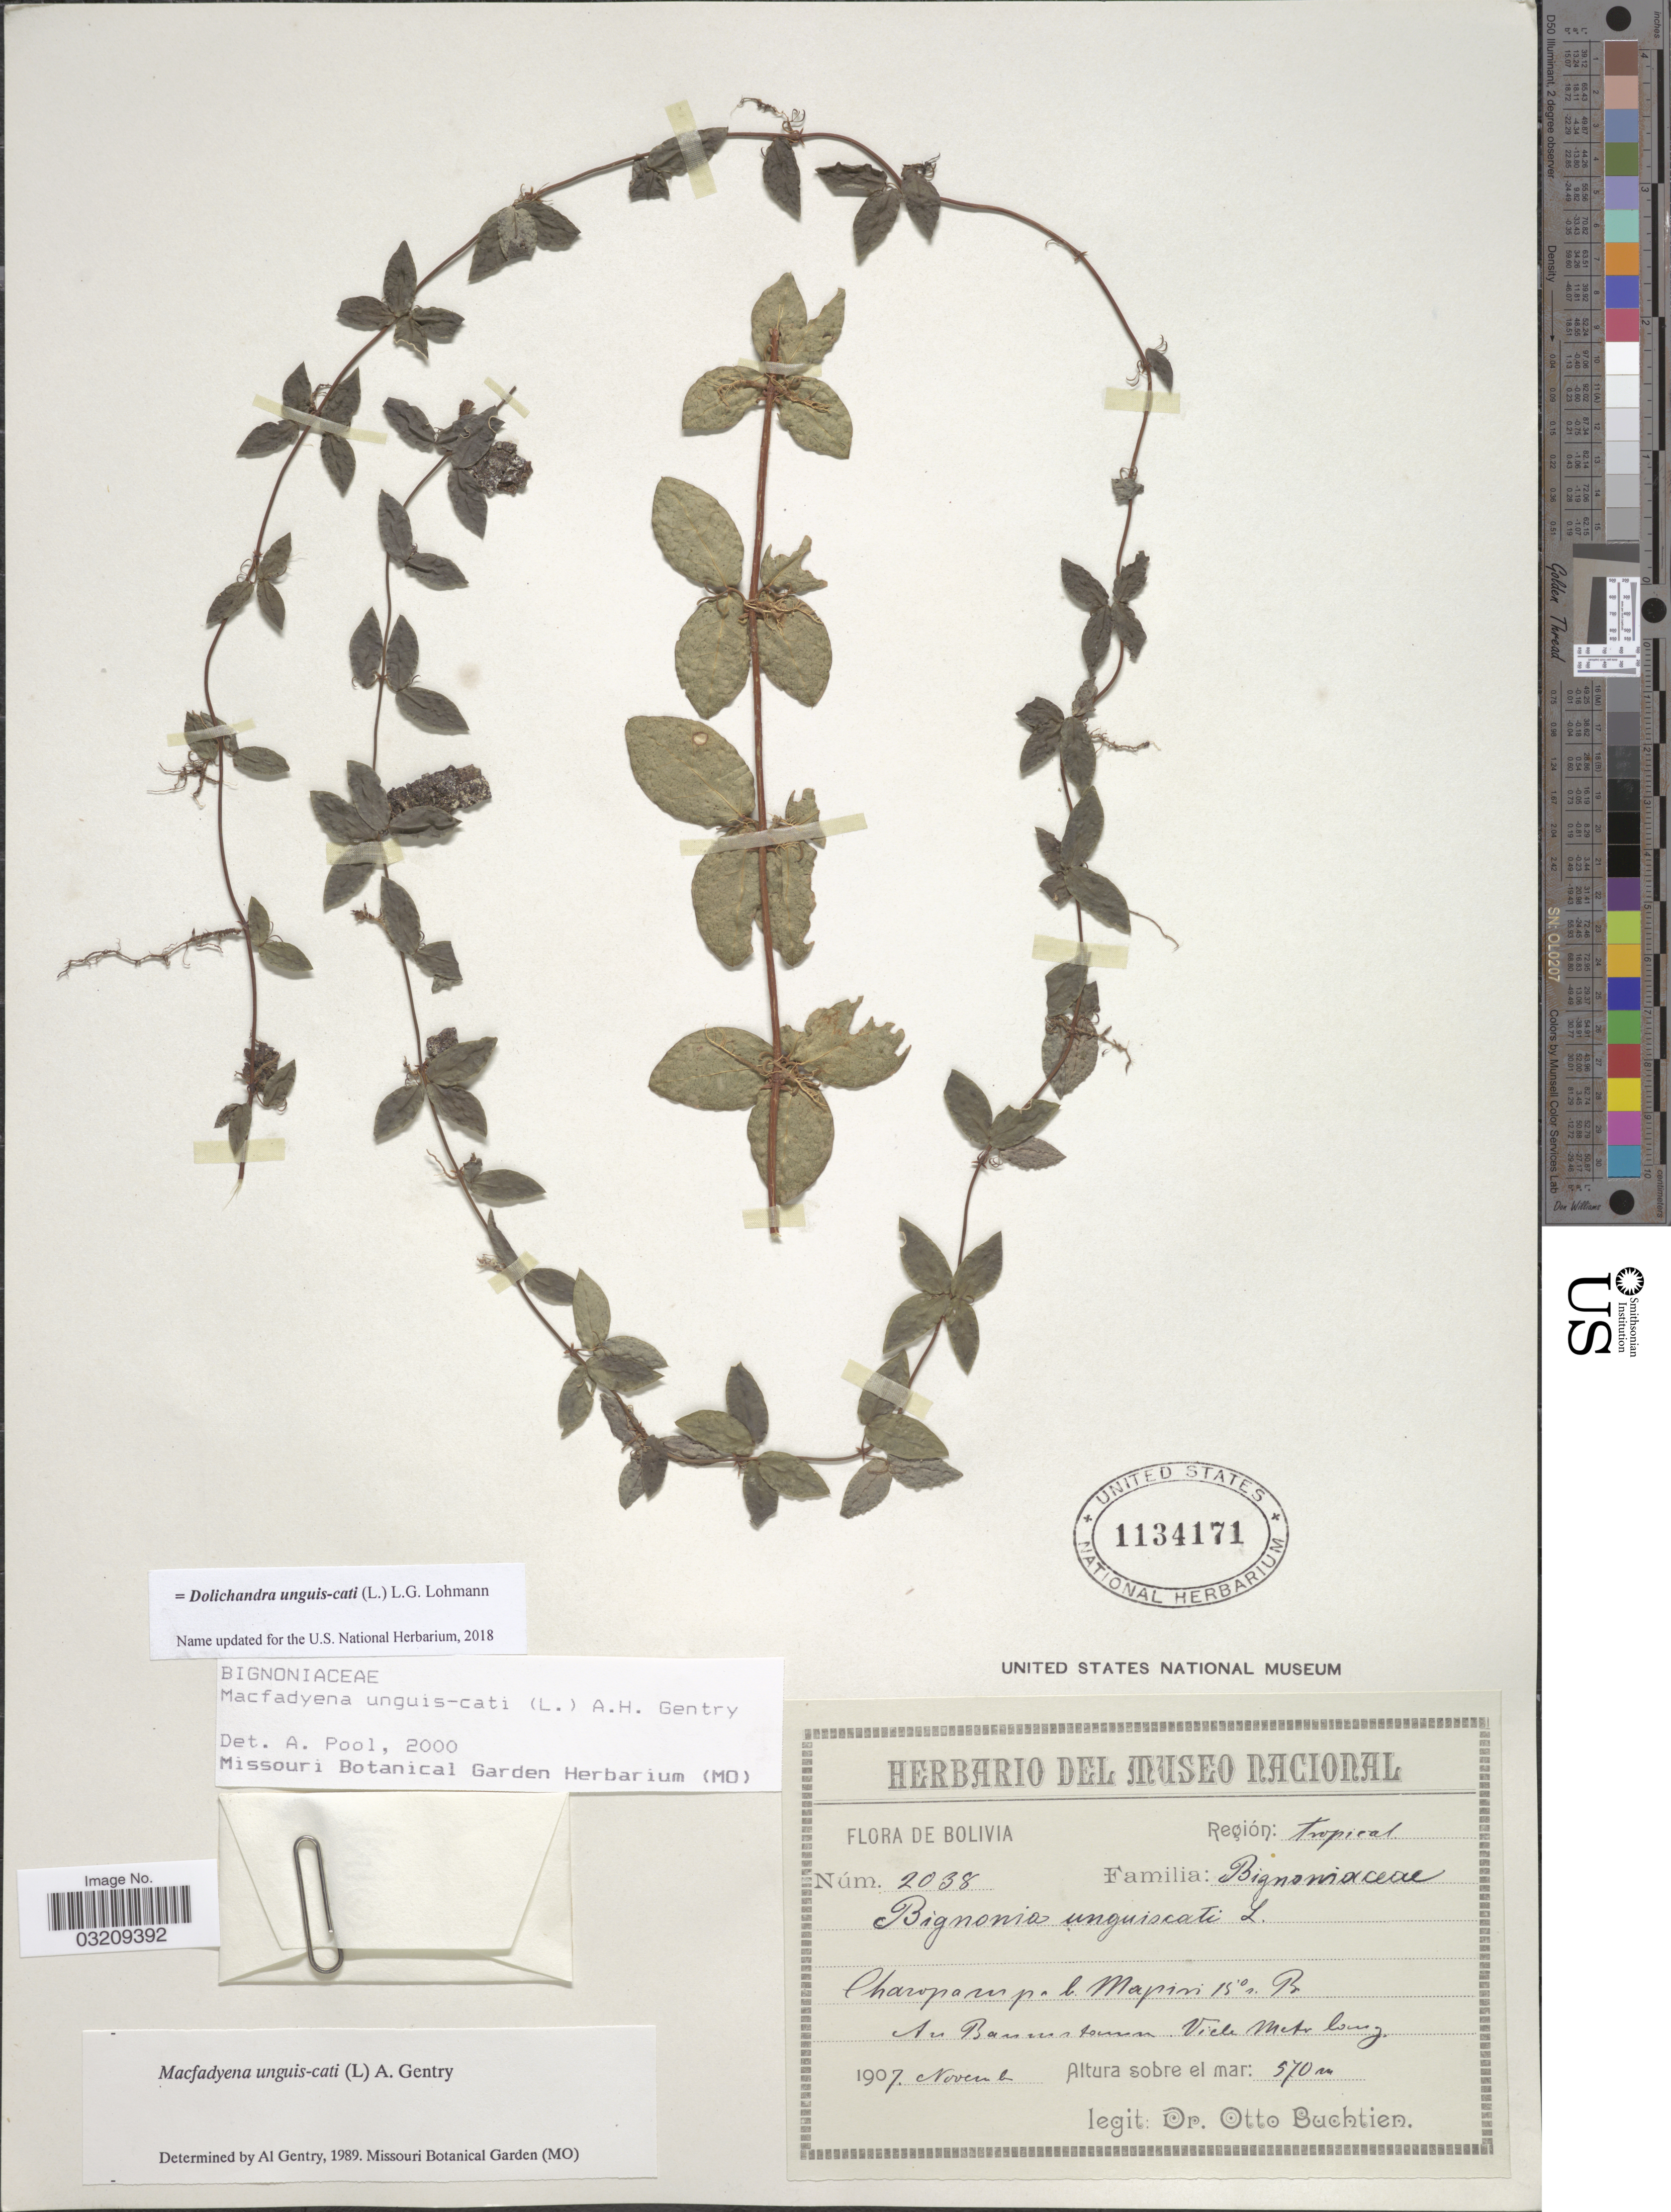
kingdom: Plantae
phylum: Tracheophyta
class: Magnoliopsida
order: Lamiales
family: Bignoniaceae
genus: Dolichandra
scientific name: Dolichandra unguis-cati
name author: (L.) L.G. Lohmann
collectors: O. Buchtien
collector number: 2038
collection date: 1907-11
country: Bolivia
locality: Región: tropical. Charopampa l. Mapiri 15°s. Br.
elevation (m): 570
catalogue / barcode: US 1134171